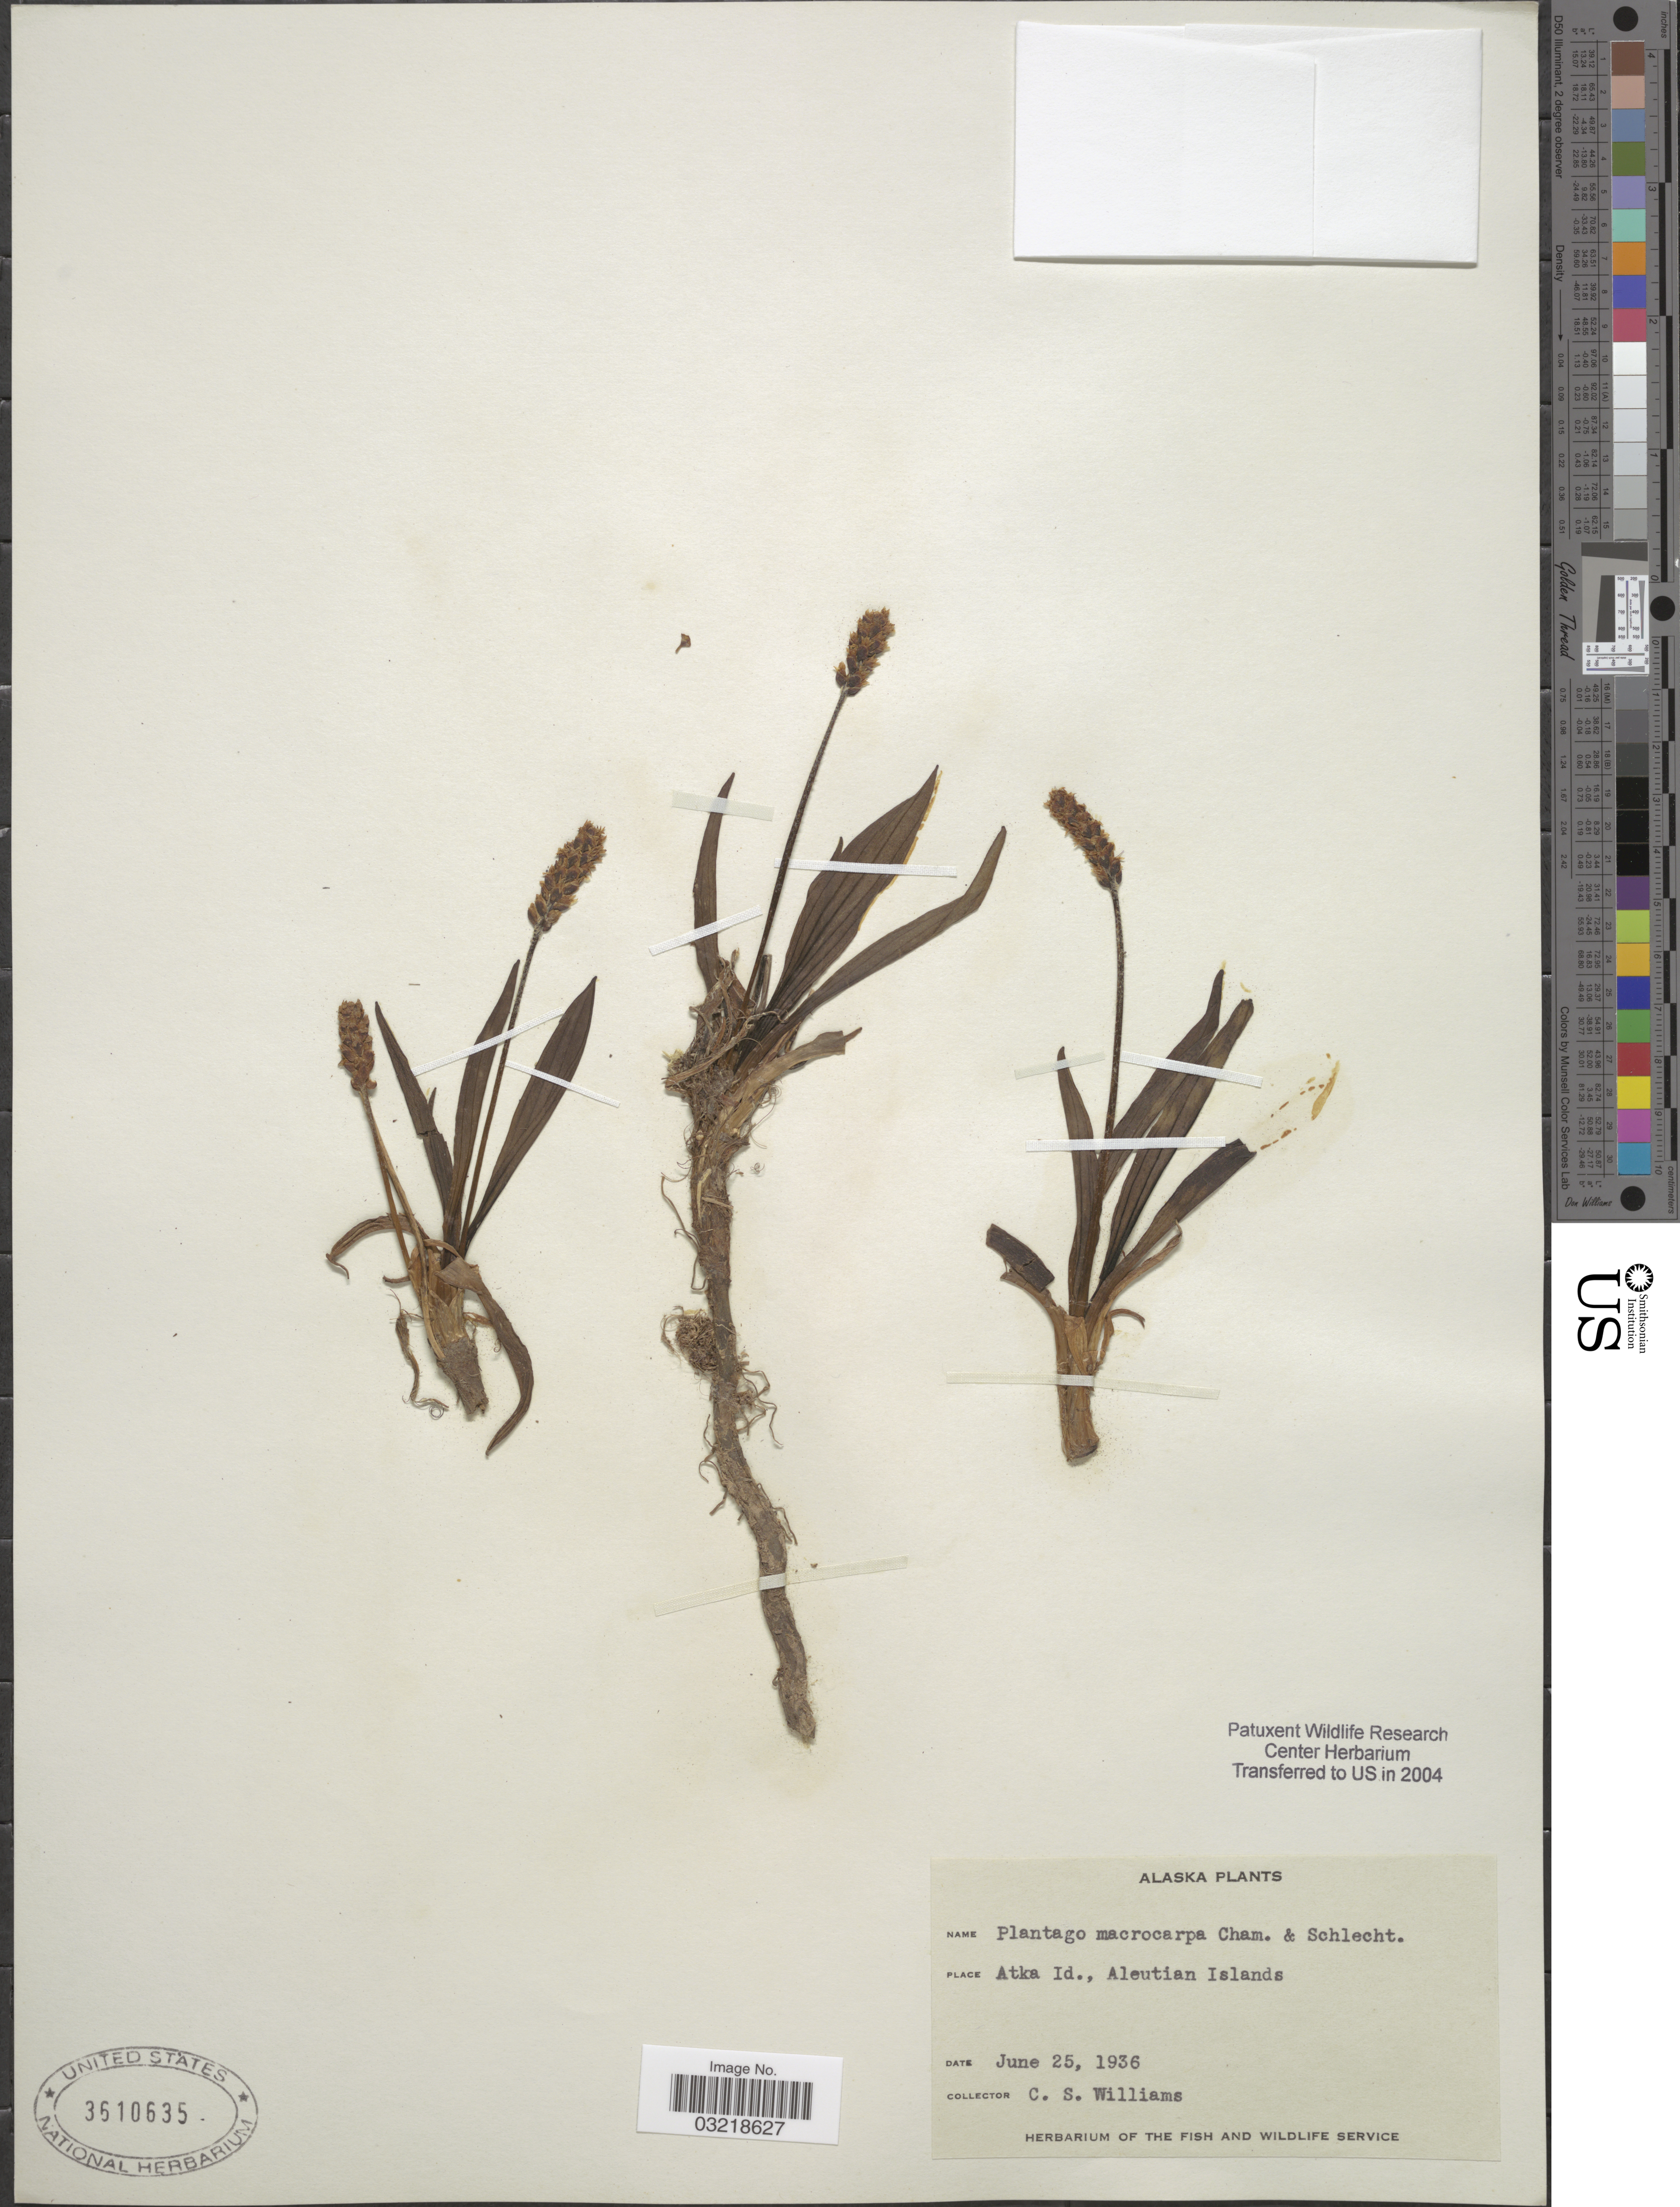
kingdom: Plantae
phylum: Tracheophyta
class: Magnoliopsida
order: Lamiales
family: Plantaginaceae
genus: Plantago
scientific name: Plantago macrocarpa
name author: Cham. & Schltdl.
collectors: C. Williams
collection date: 1936-06-25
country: United States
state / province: Alaska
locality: Atka Id., Aleutian Islands.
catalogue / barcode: US 3610635